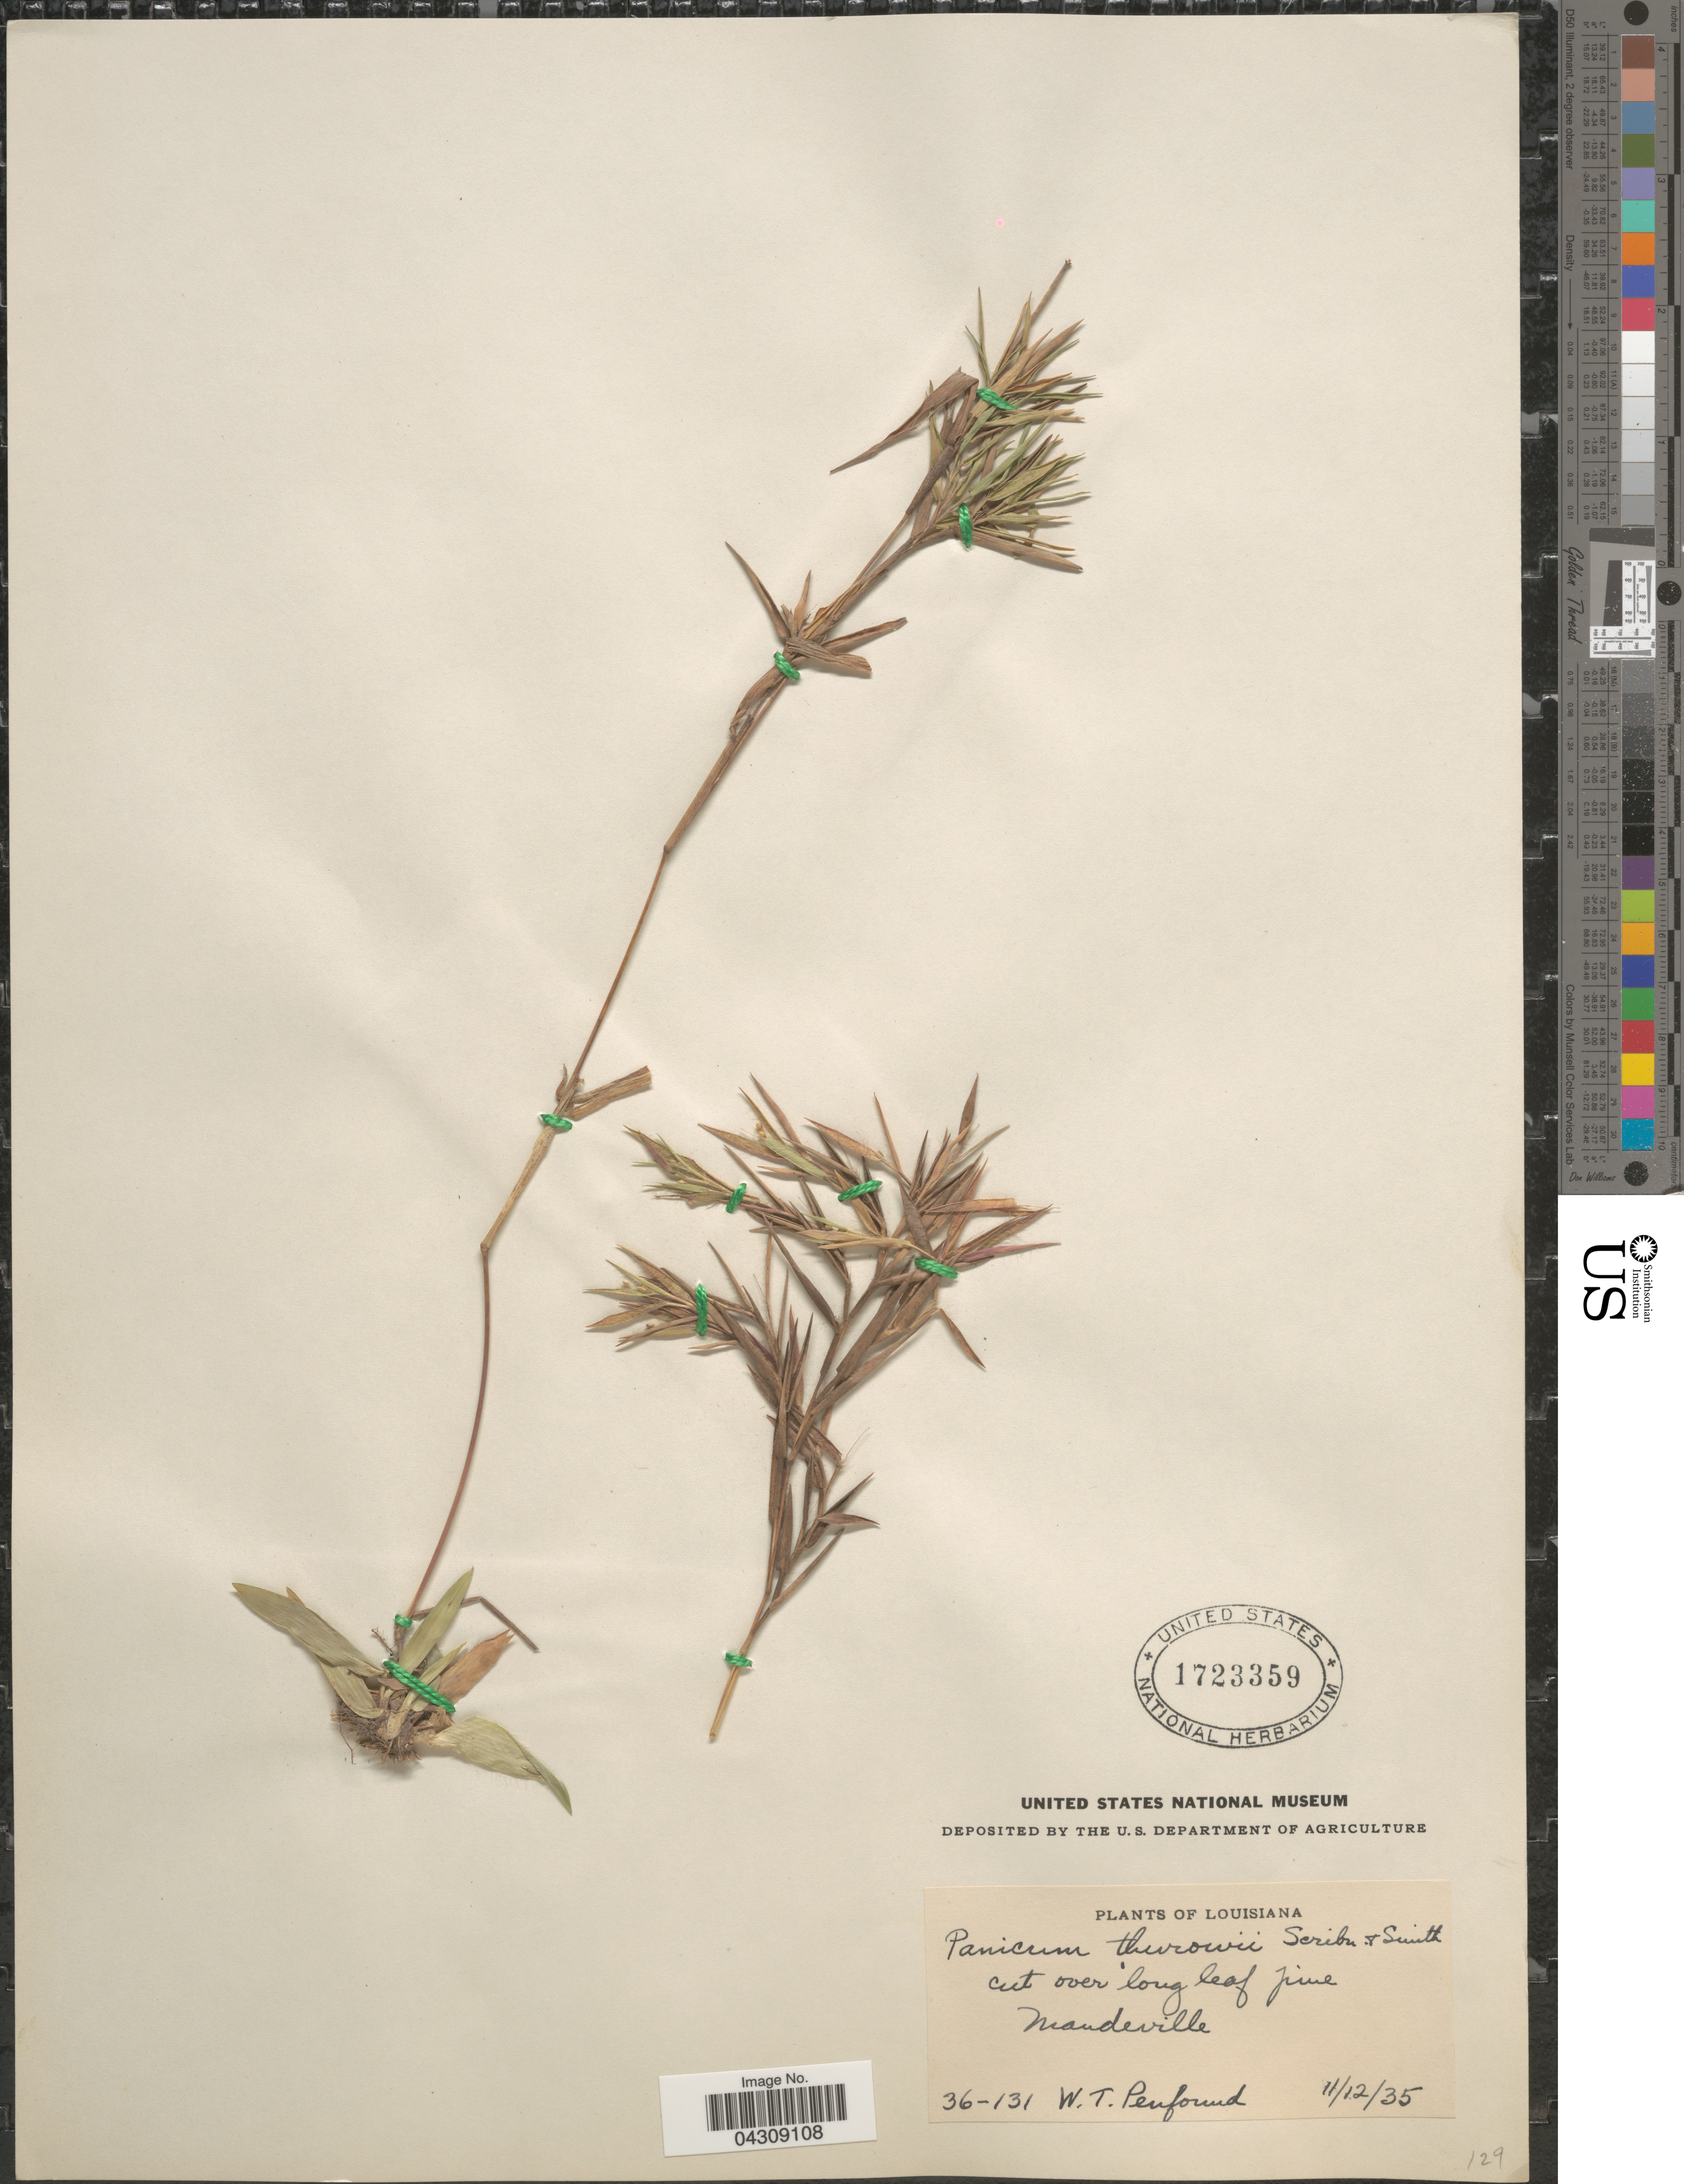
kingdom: Plantae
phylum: Tracheophyta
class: Liliopsida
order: Poales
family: Poaceae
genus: Dichanthelium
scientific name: Dichanthelium acuminatum var. acuminatum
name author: (Sw.) Gould & C.A. Clark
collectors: W. Penfound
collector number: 36-131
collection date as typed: Transcribed d/m/y: 12/11/35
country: United States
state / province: Louisiana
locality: Mandeville.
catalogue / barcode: US 1723359